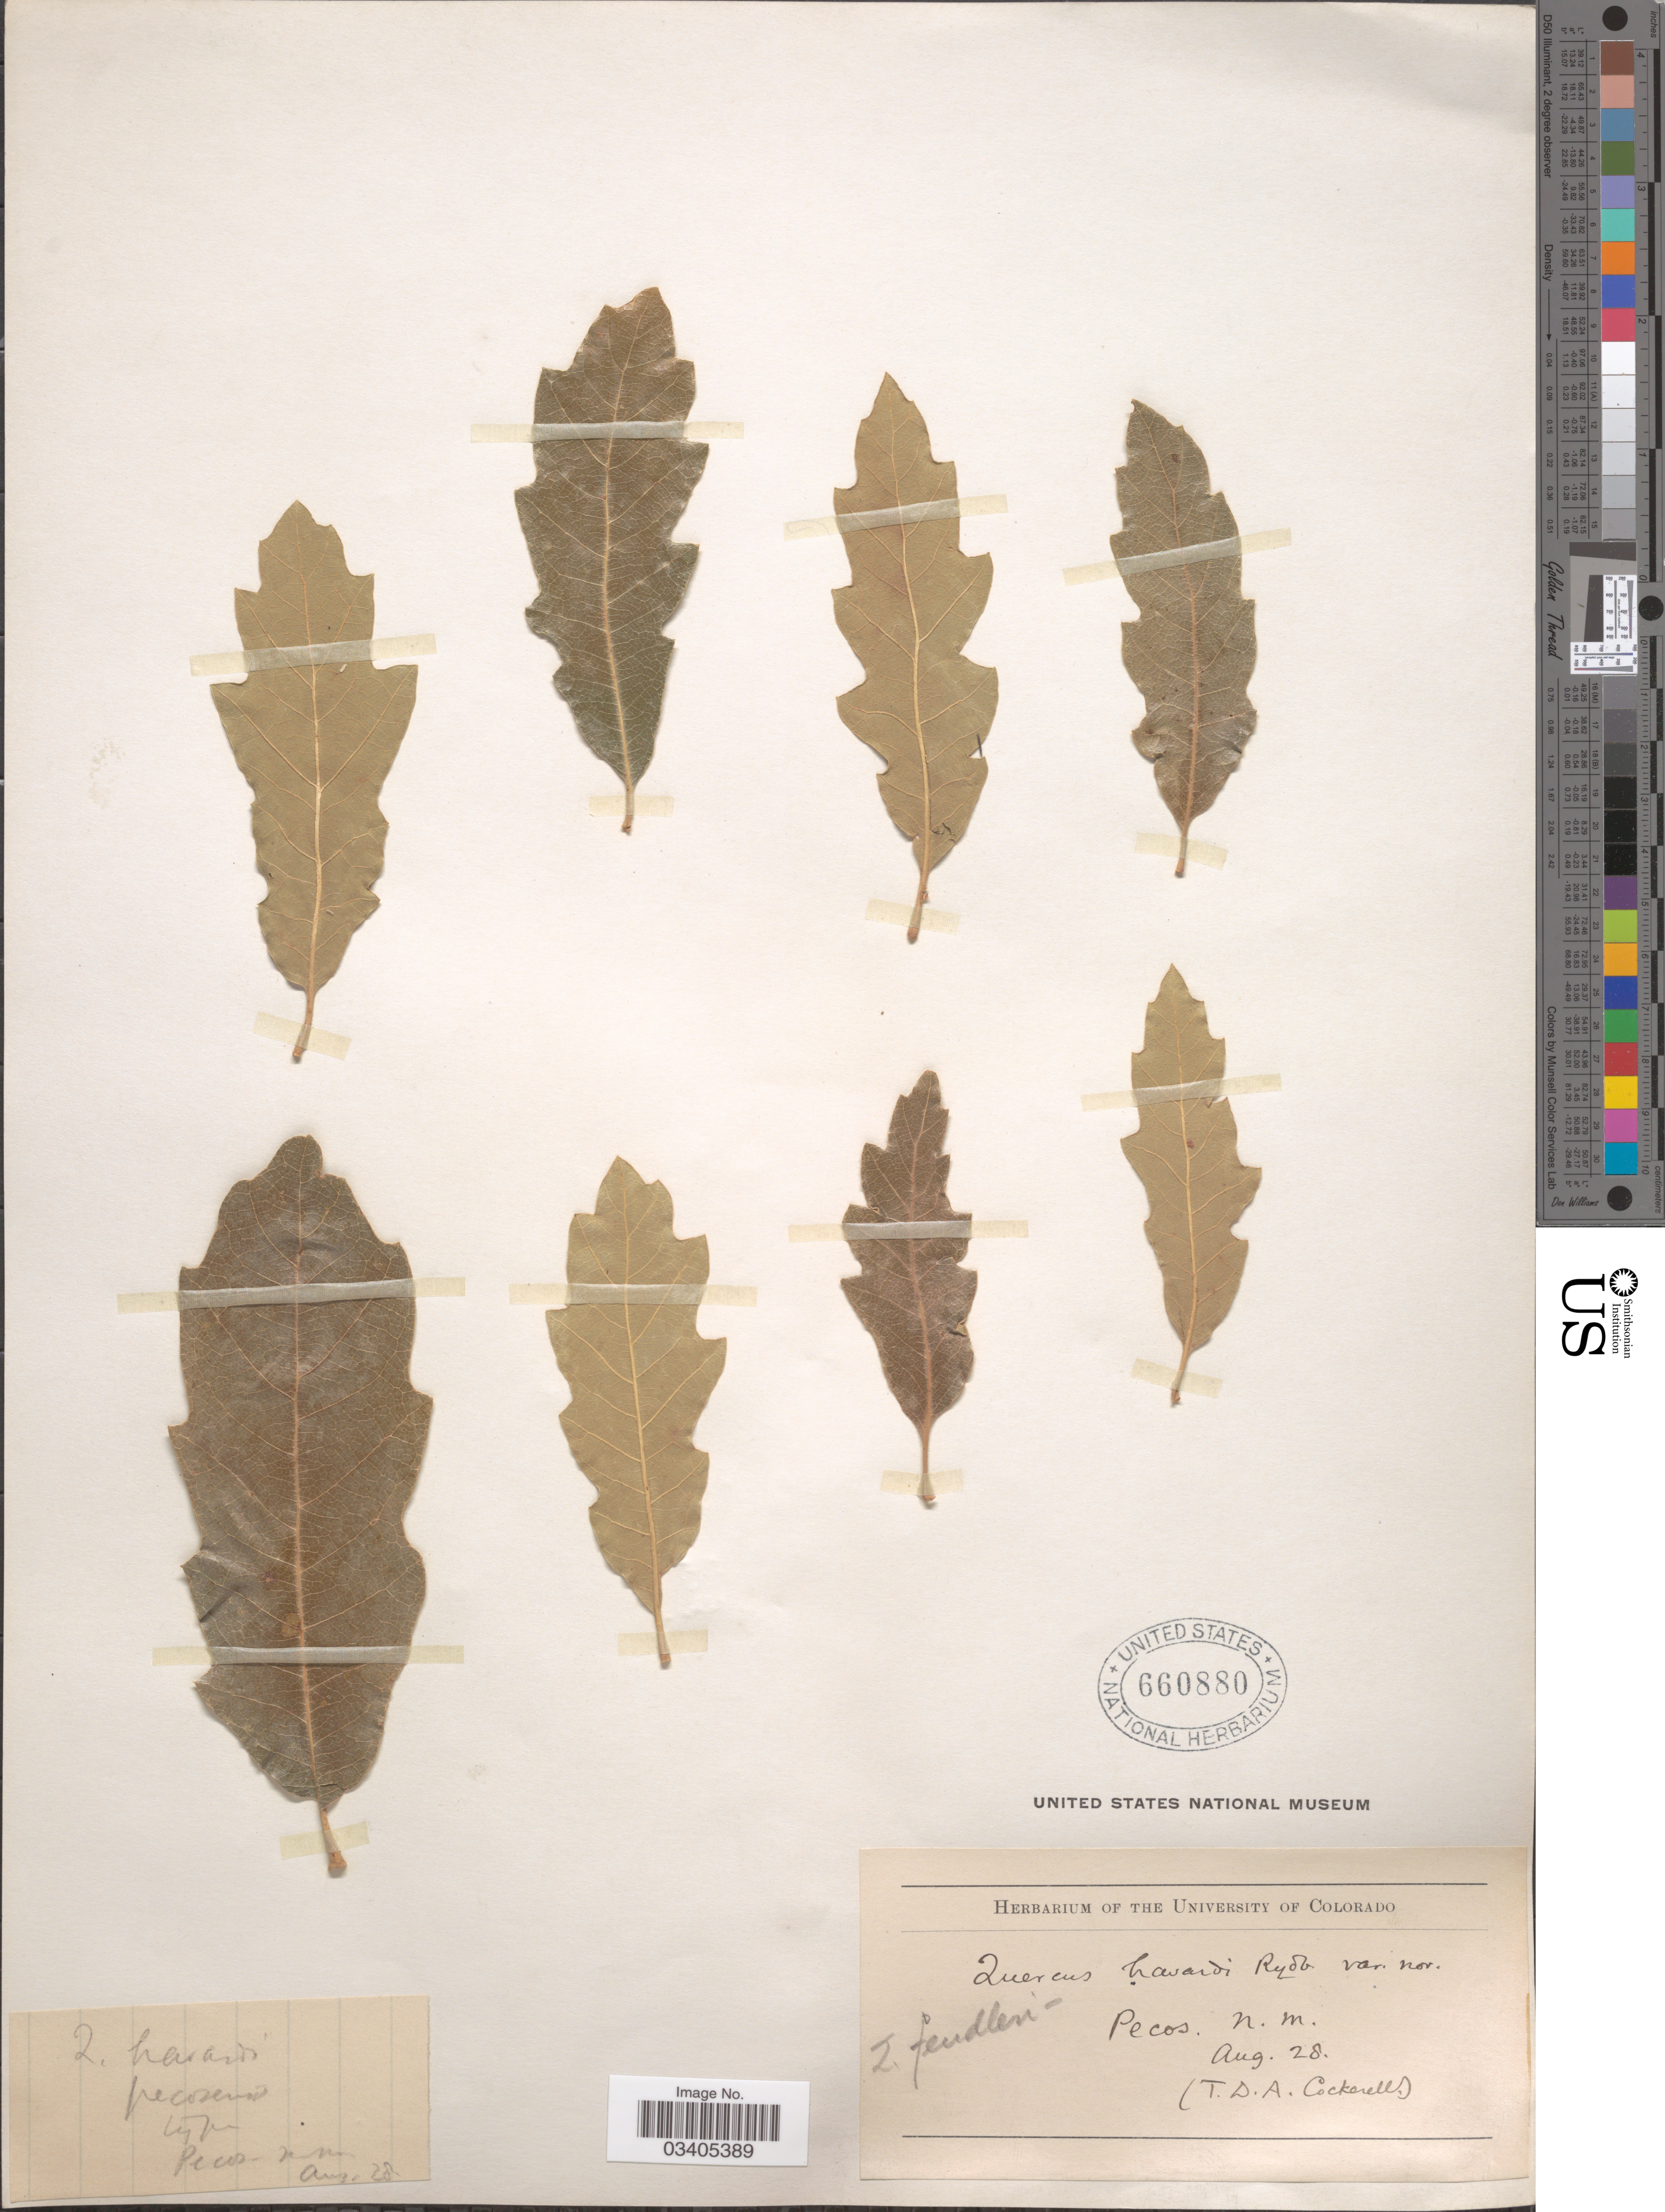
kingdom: Plantae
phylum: Tracheophyta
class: Magnoliopsida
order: Fagales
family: Fagaceae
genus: Quercus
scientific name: Quercus havardii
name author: Rydb.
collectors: T. Cockerell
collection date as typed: Transcribed d/m/y: /8/28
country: United States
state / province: New Mexico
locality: Pecos.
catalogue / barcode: US 660880